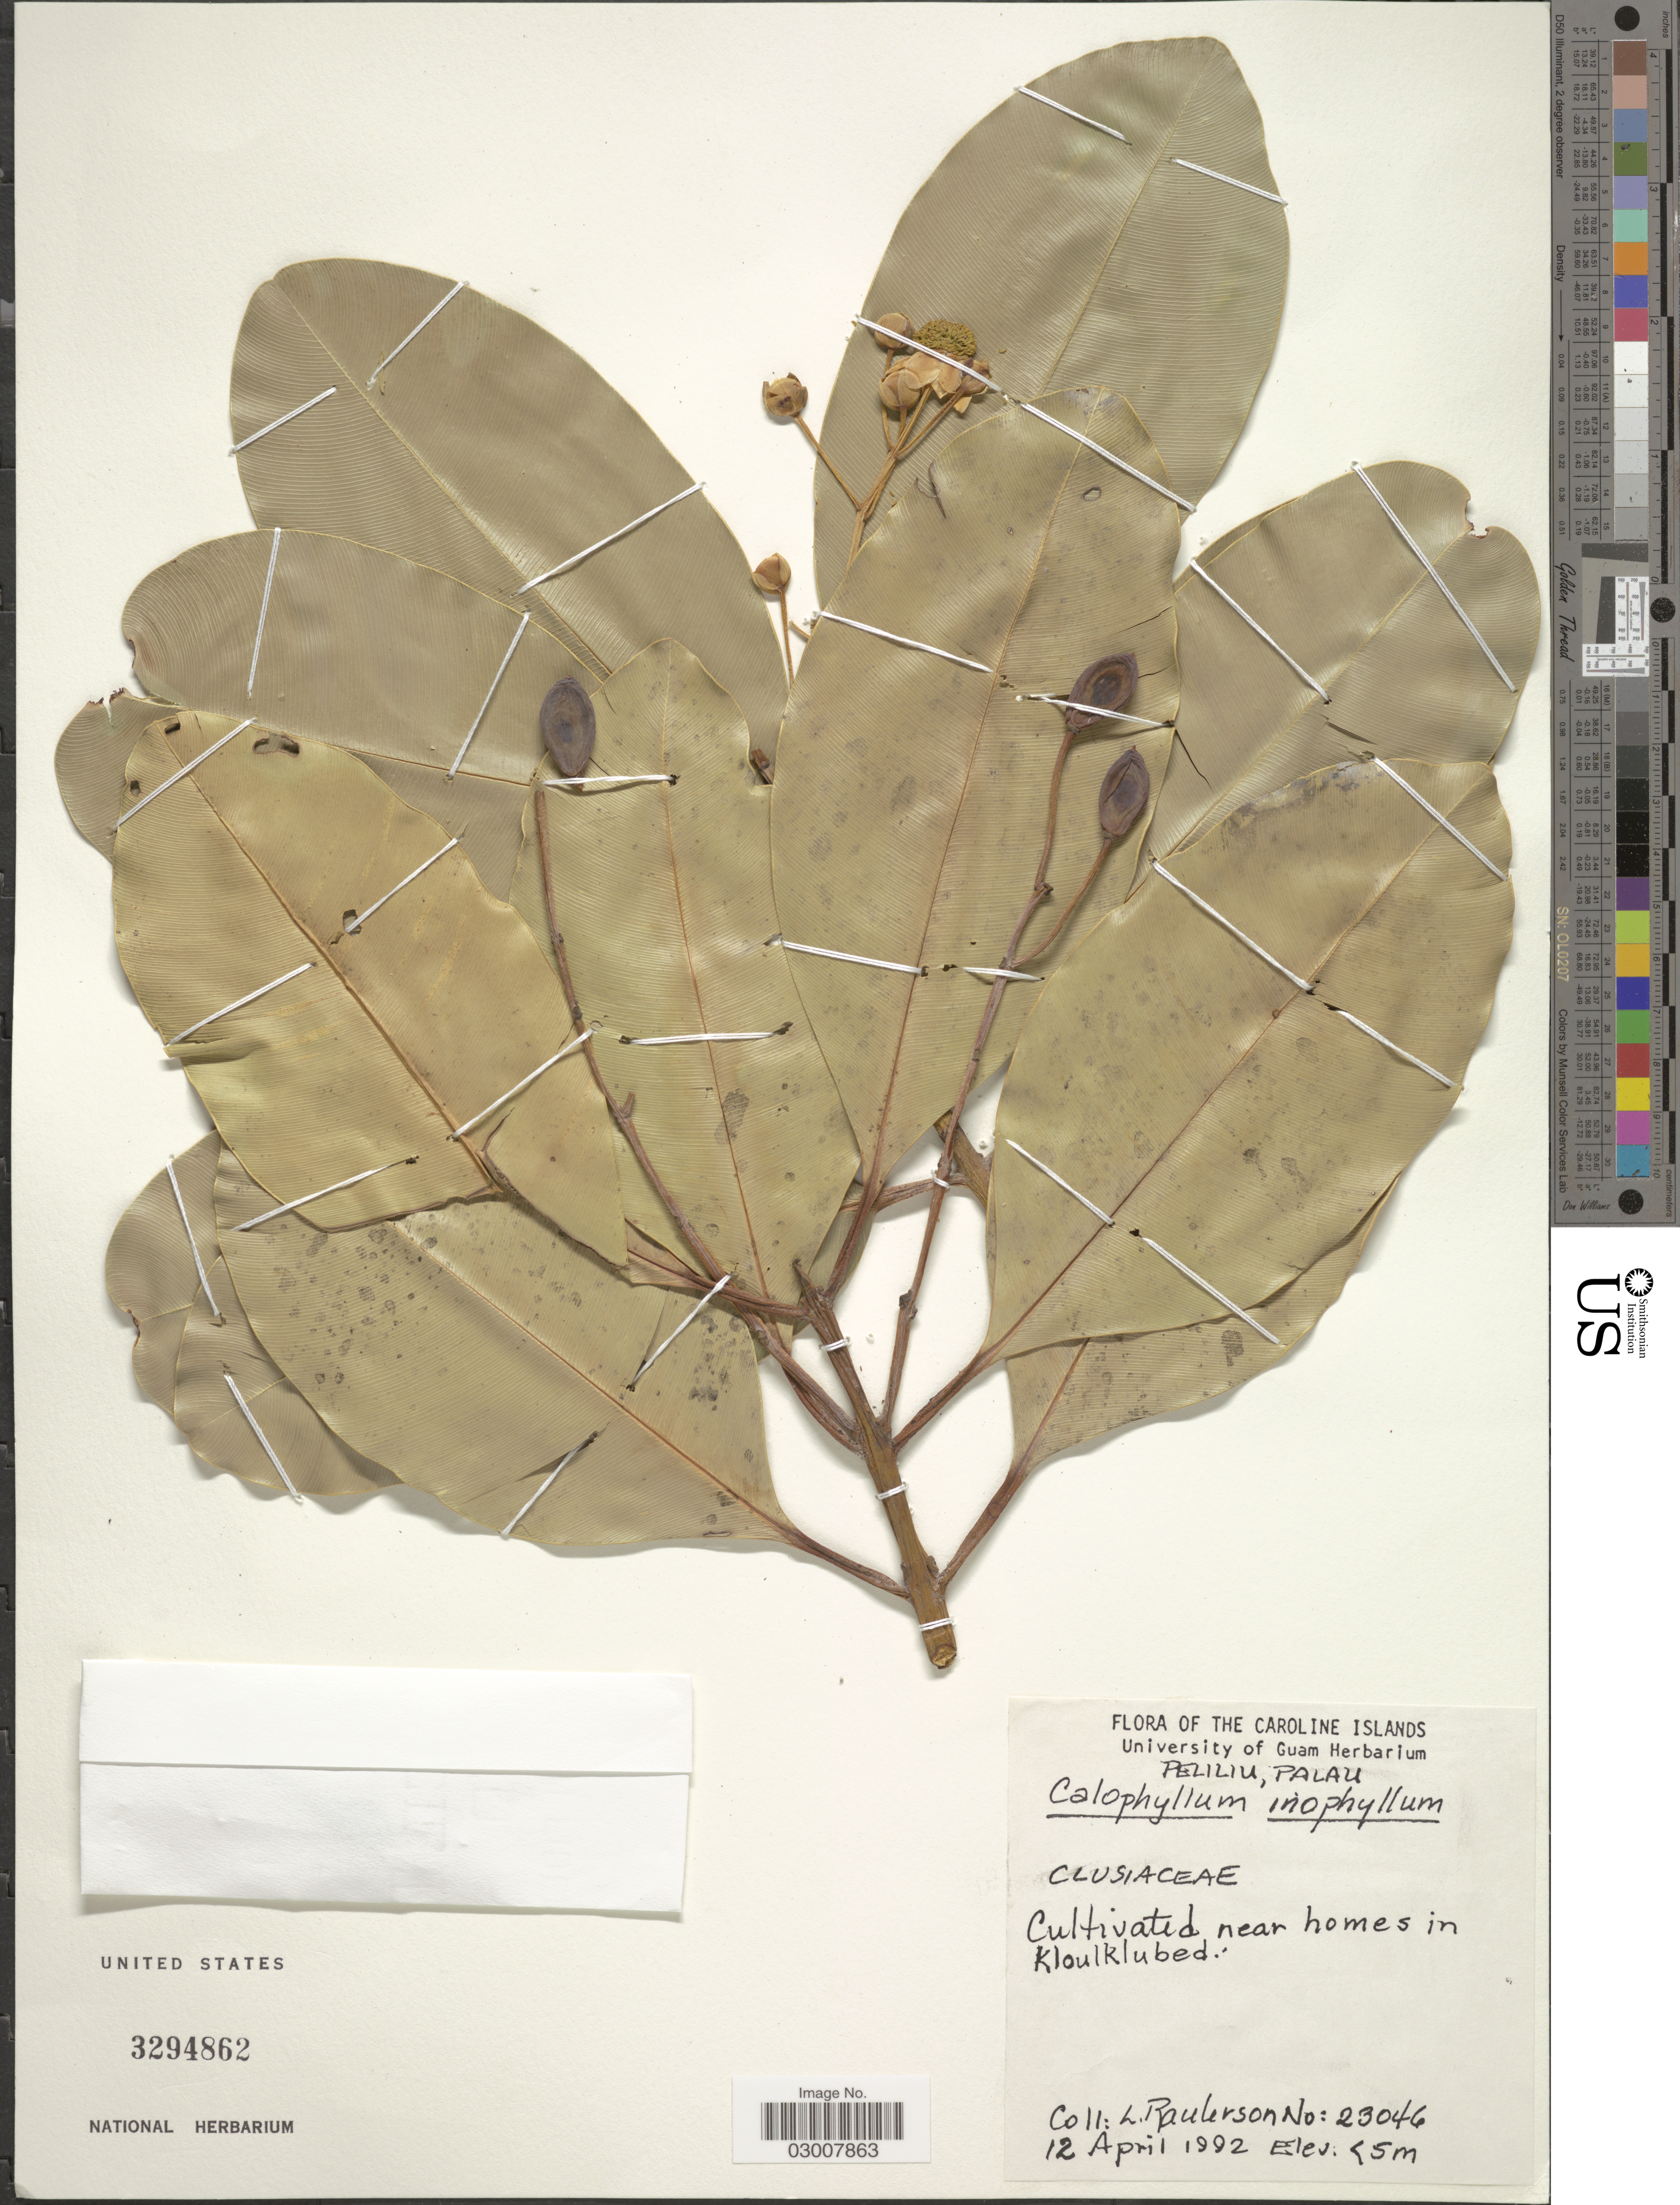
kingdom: Plantae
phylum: Tracheophyta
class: Magnoliopsida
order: Malpighiales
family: Calophyllaceae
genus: Calophyllum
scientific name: Calophyllum inophyllum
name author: L.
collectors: L. Raulerson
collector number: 23046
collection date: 1992-04-12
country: Palau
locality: The Caroline Islands. Peliliu, Palau. Cultivated near homes in Kloulklubed.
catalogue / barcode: US 3294862